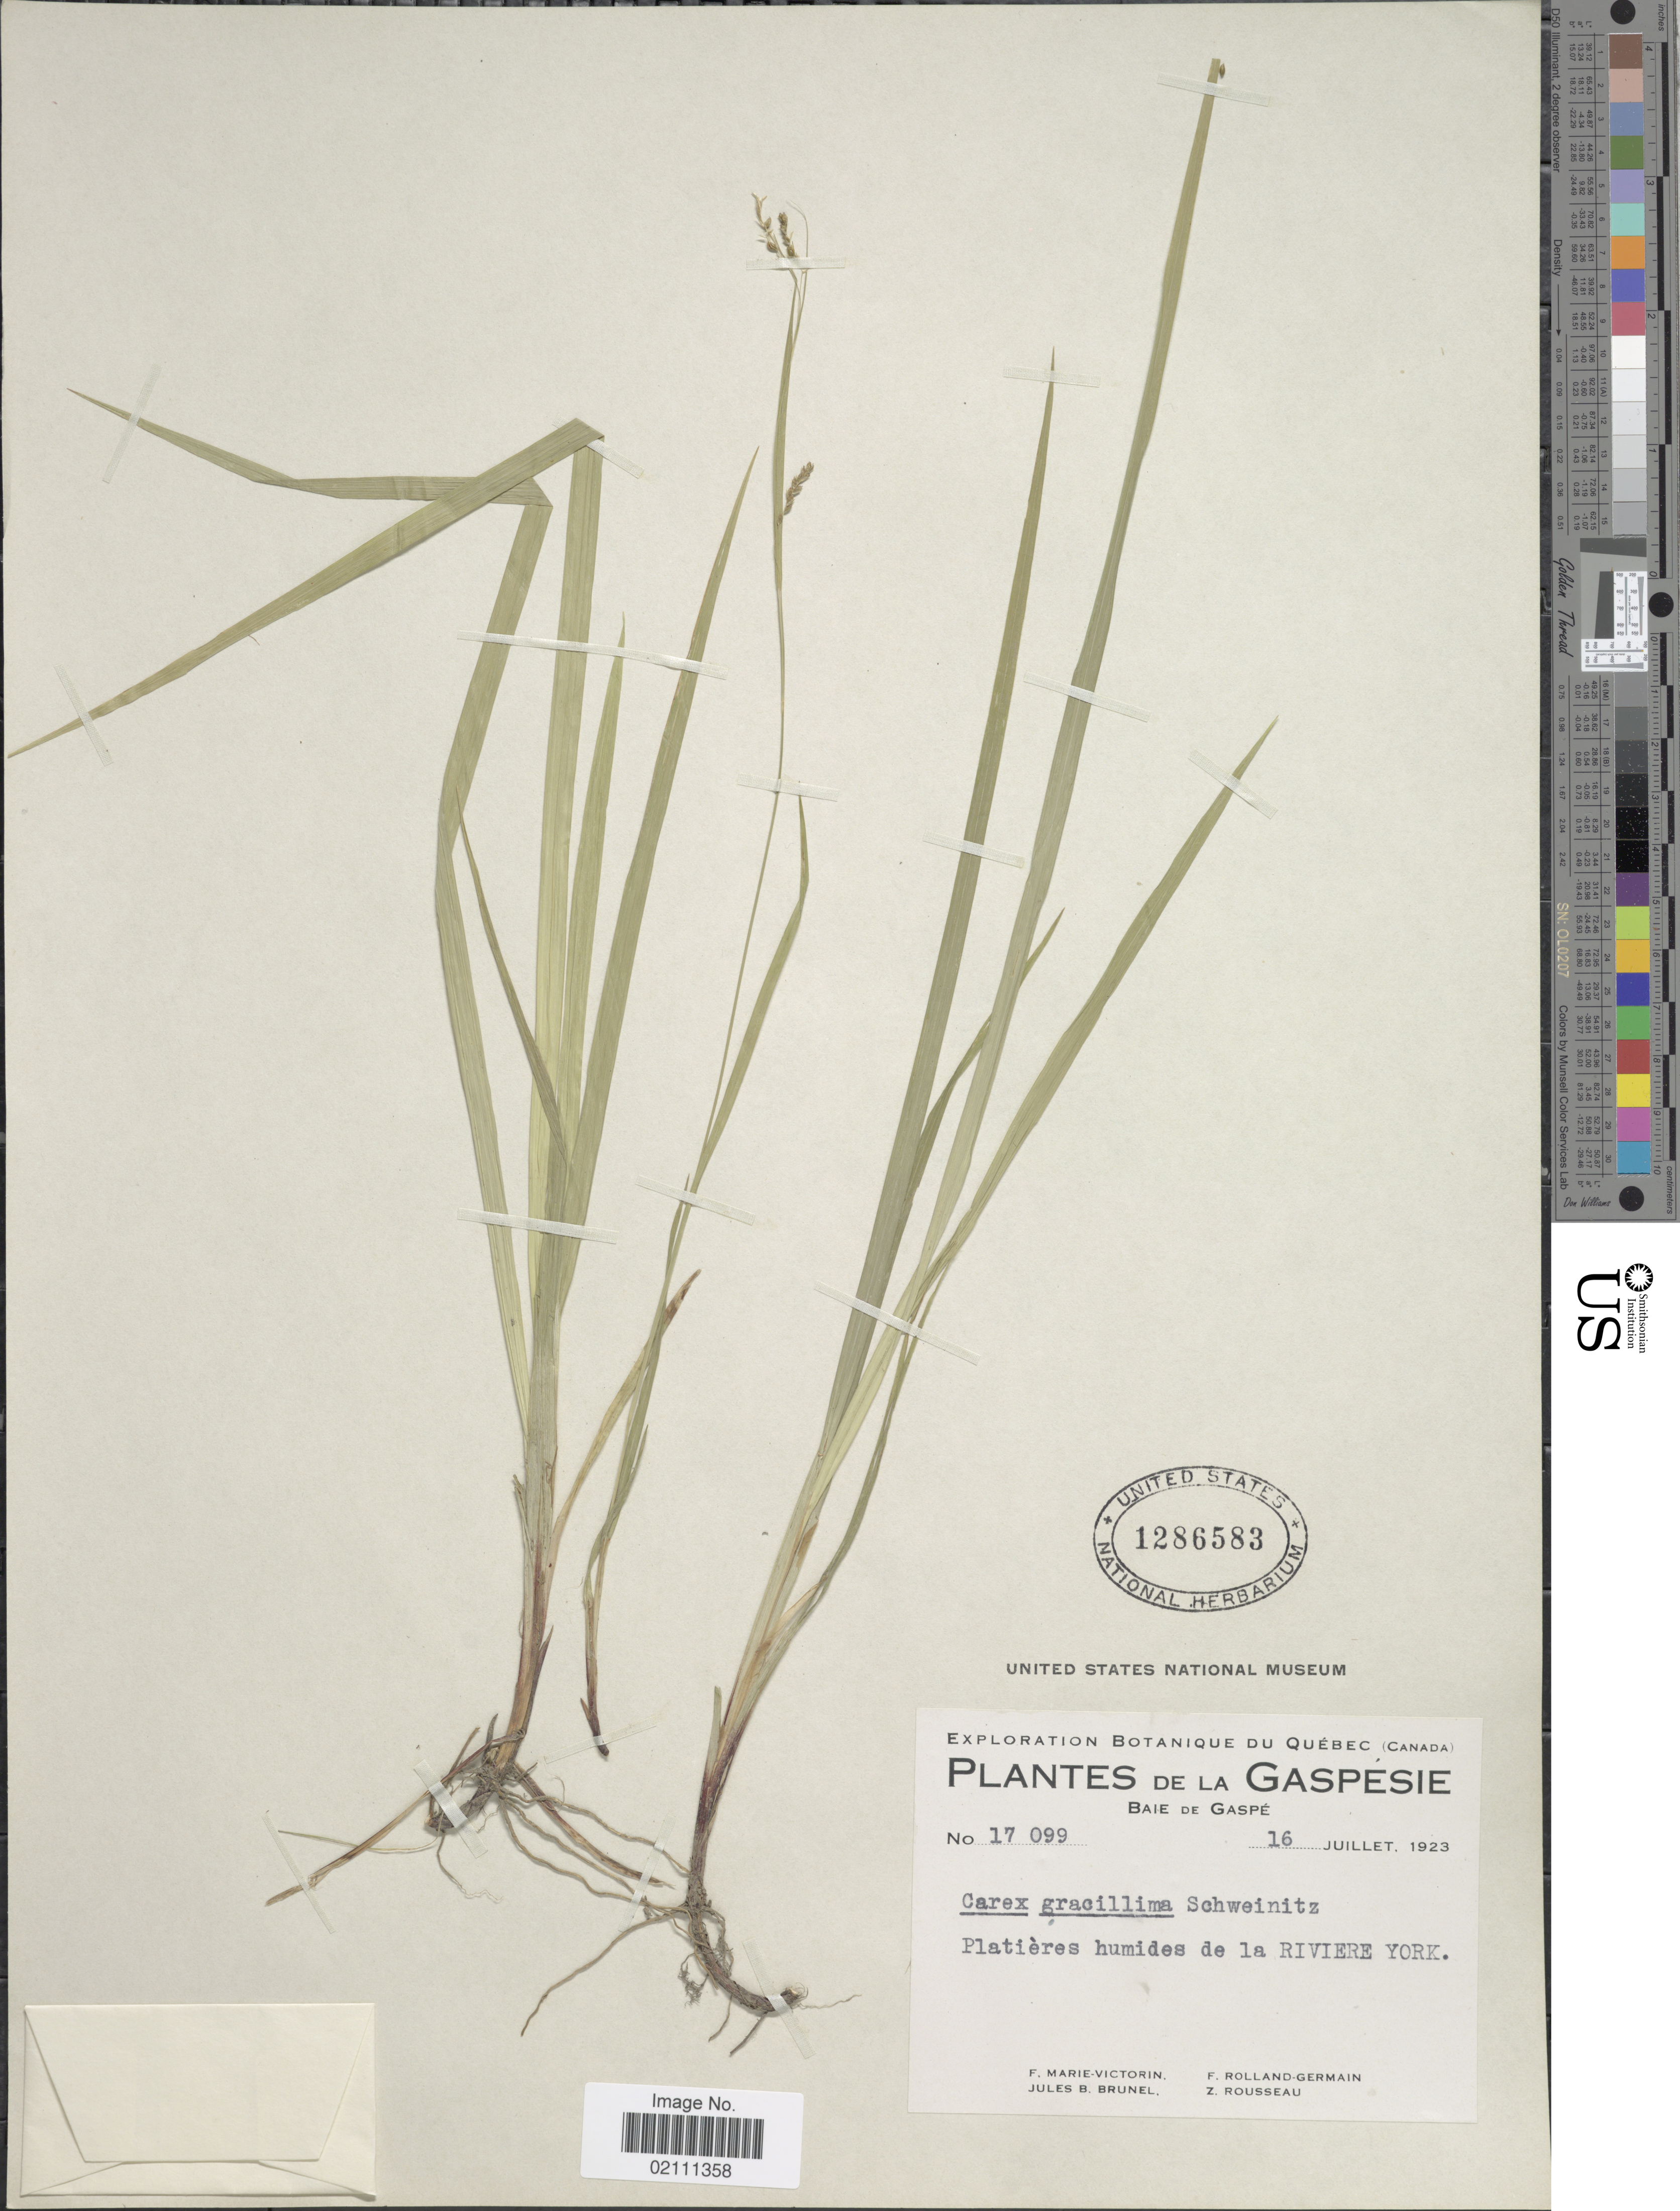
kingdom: Plantae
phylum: Tracheophyta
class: Liliopsida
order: Poales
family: Cyperaceae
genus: Carex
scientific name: Carex gracillima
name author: Schwein.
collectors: F. Marie-Victorin, Rolland-Germain, J. Brunel & Z. Rousseau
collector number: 17099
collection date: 1923-07-16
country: Canada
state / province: Quebec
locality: De La Gaspesie, Baie de Gaspe, platieres humides de la Riviere York.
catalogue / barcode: US 1286583